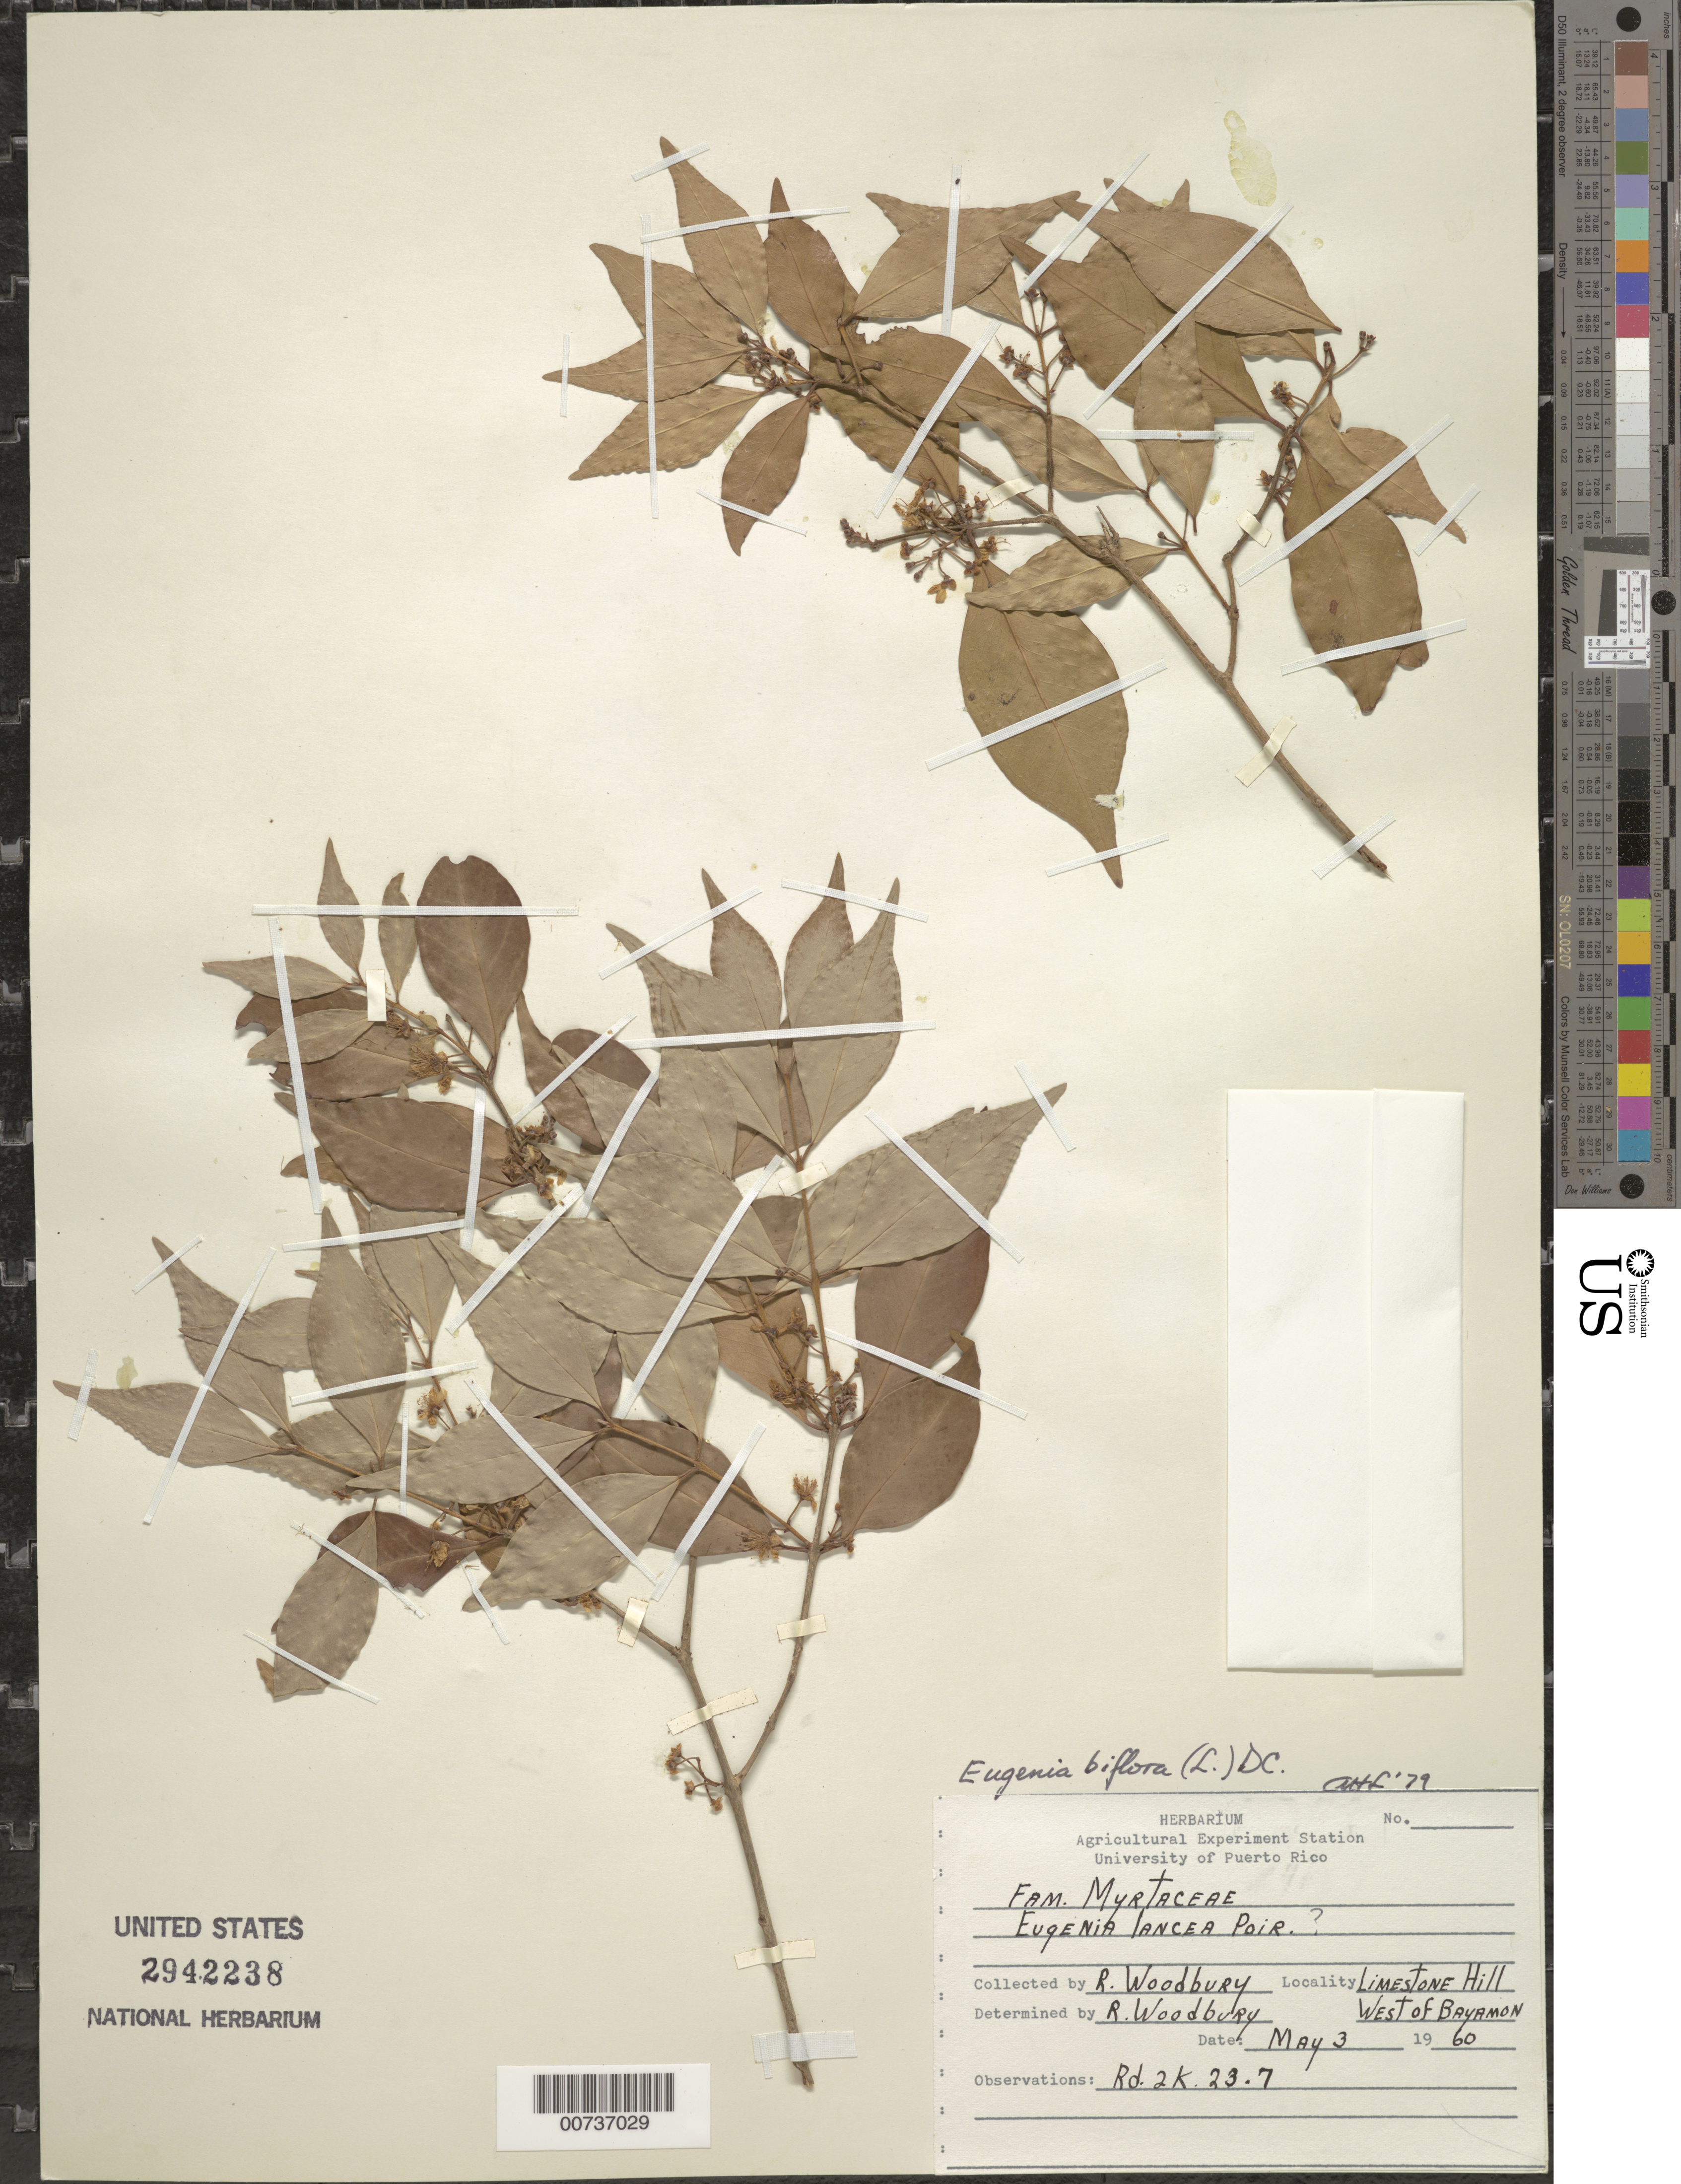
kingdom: Plantae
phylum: Tracheophyta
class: Magnoliopsida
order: Myrtales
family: Myrtaceae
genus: Eugenia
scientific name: Eugenia biflora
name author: (L.) DC.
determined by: Woodbury, R. O.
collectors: R. O. Woodbury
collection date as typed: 03 May 1960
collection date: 1960-05-03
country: Puerto Rico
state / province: Bayamón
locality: Road 2, km 23.7, West of Bayamón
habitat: Limestone hill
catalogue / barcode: US 2942238